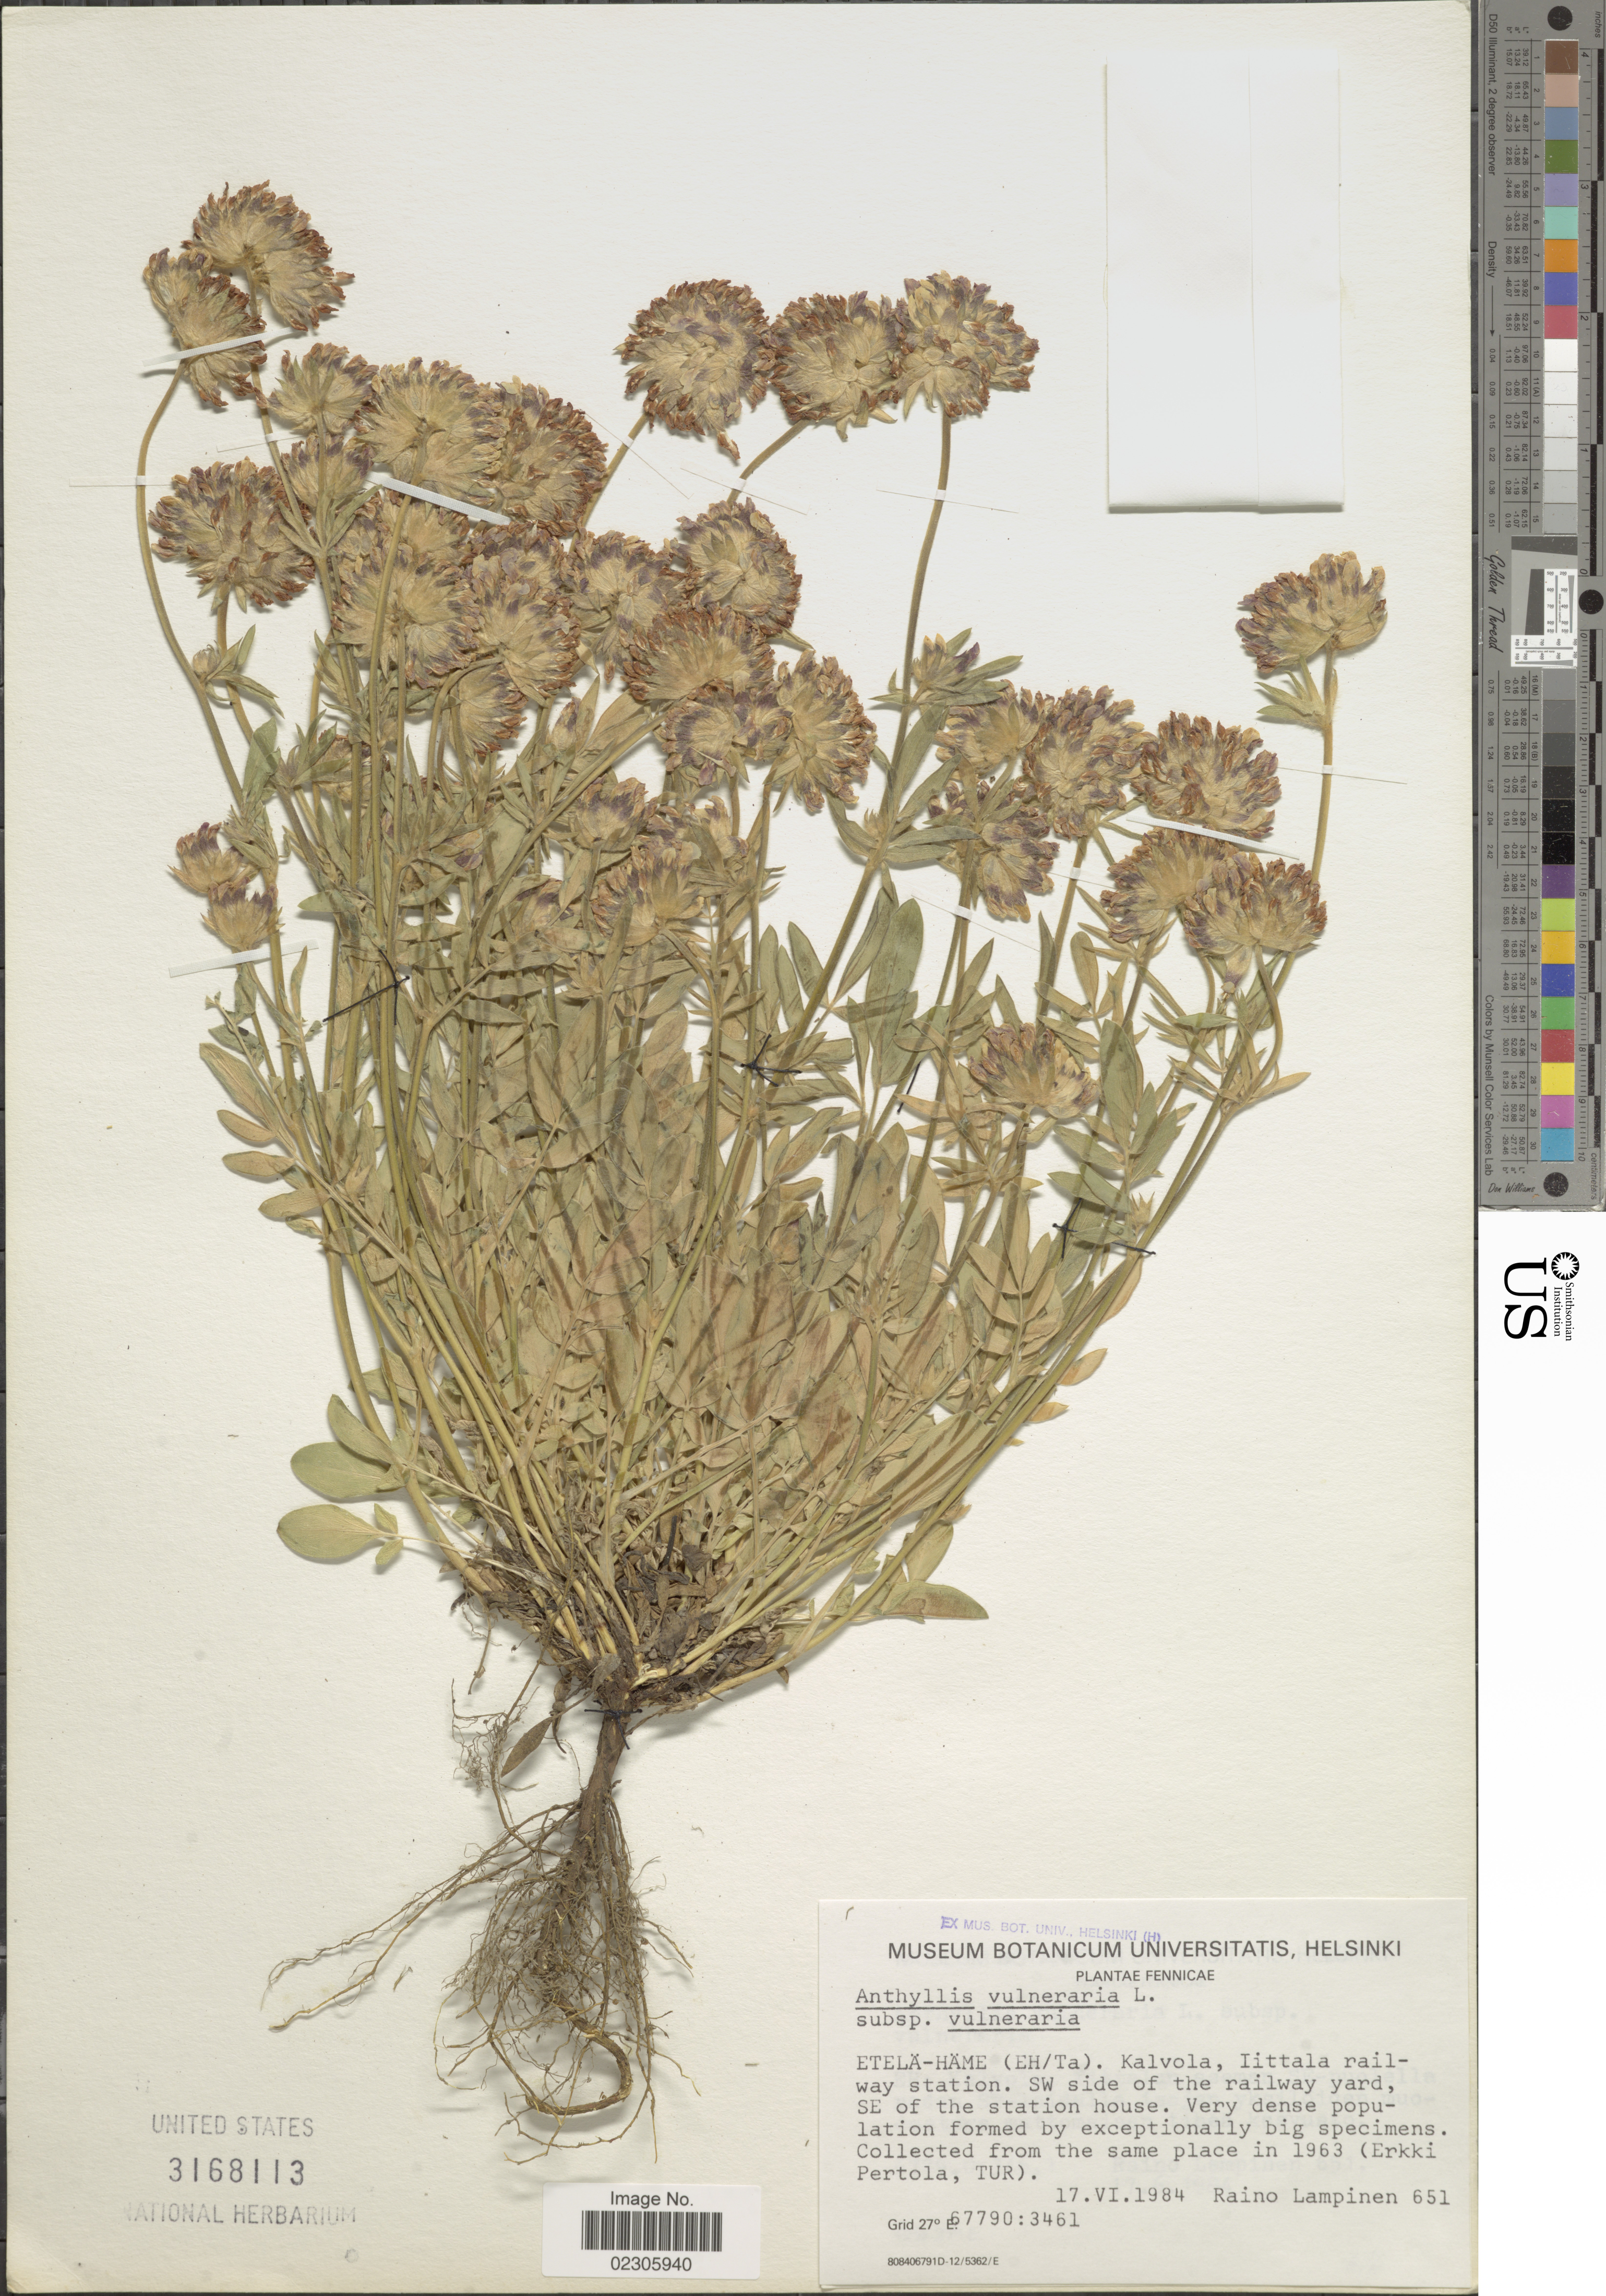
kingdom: Plantae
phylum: Tracheophyta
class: Magnoliopsida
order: Fabales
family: Fabaceae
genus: Anthyllis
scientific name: Anthyllis vulneraria subsp. vulneraria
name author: L.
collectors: R. Lampinen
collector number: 651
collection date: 1984-06-17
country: Finland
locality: Fennicae, Etela-Hame (Eh/Ta), Kalvola, Iittala railway station, SW side of the railway yard, SE of the station house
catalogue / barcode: US 3168113